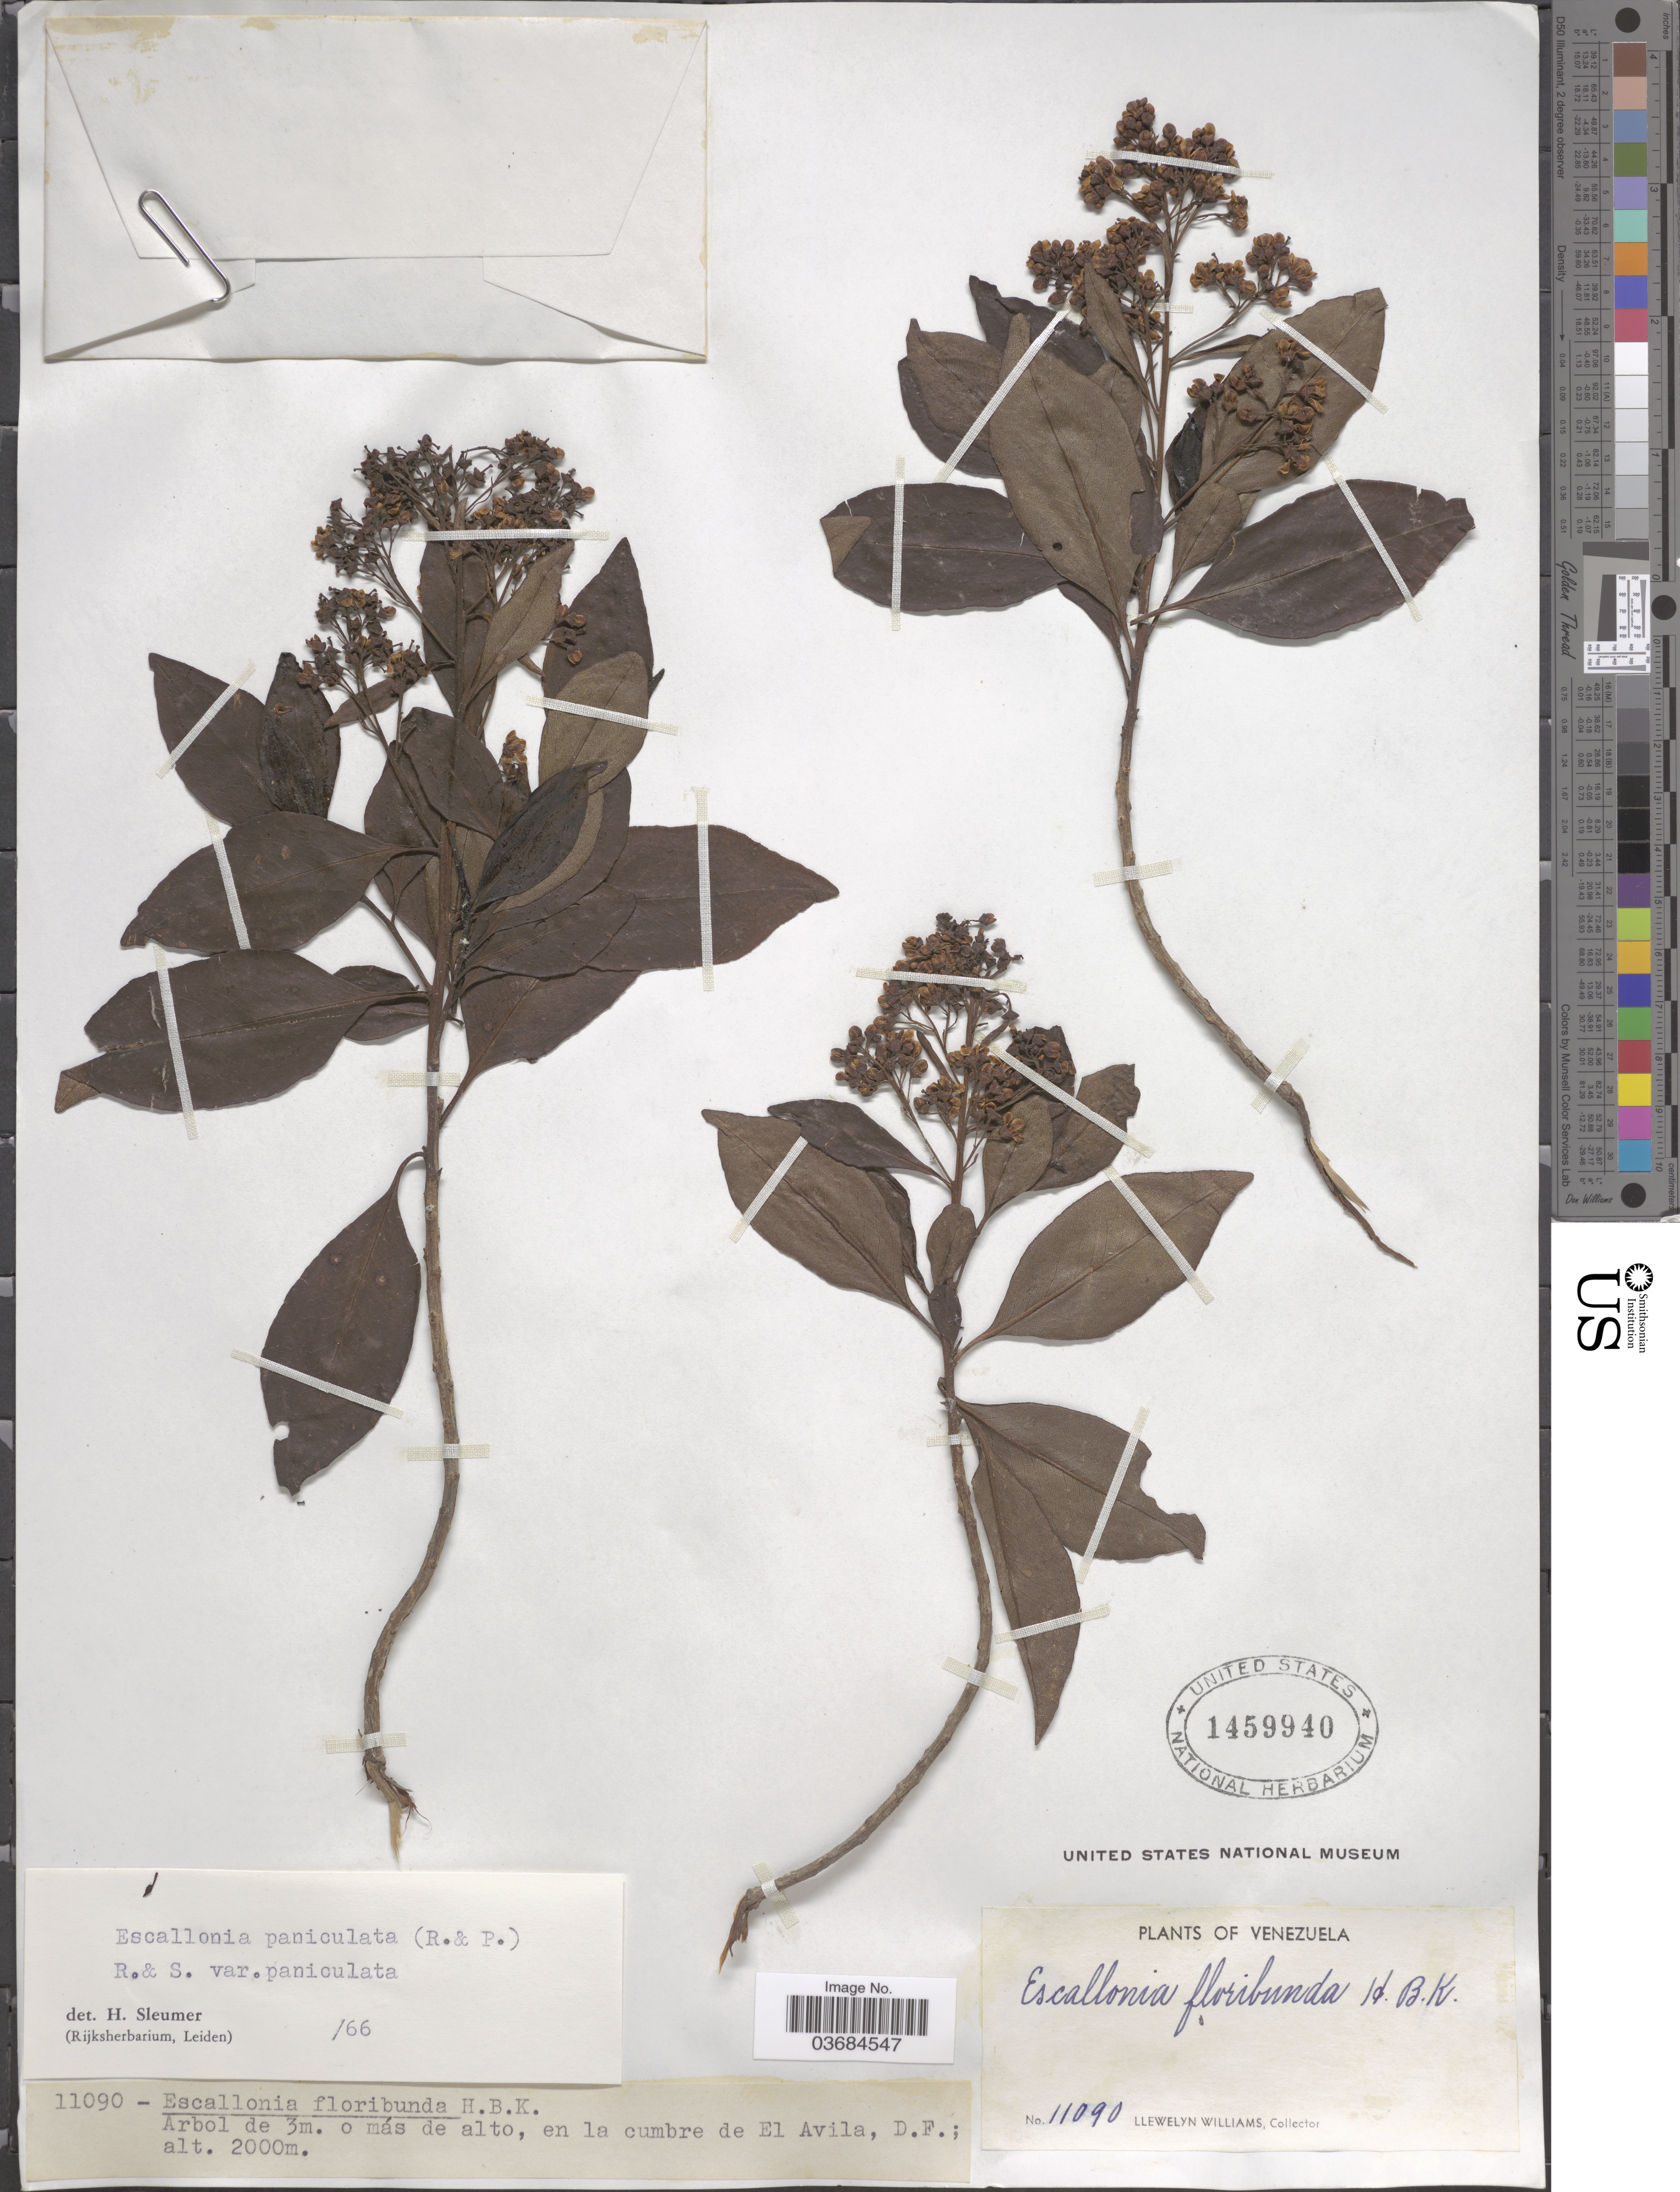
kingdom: Plantae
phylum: Tracheophyta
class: Magnoliopsida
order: Escalloniales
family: Escalloniaceae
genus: Escallonia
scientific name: Escallonia paniculata var. paniculata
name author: (Ruiz & Pav.) Roem. & Schult.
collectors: Ll. Williams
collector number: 11090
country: Venezuela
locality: En la cumbre de El Avila, D.F.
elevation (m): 2000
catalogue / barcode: US 1459940